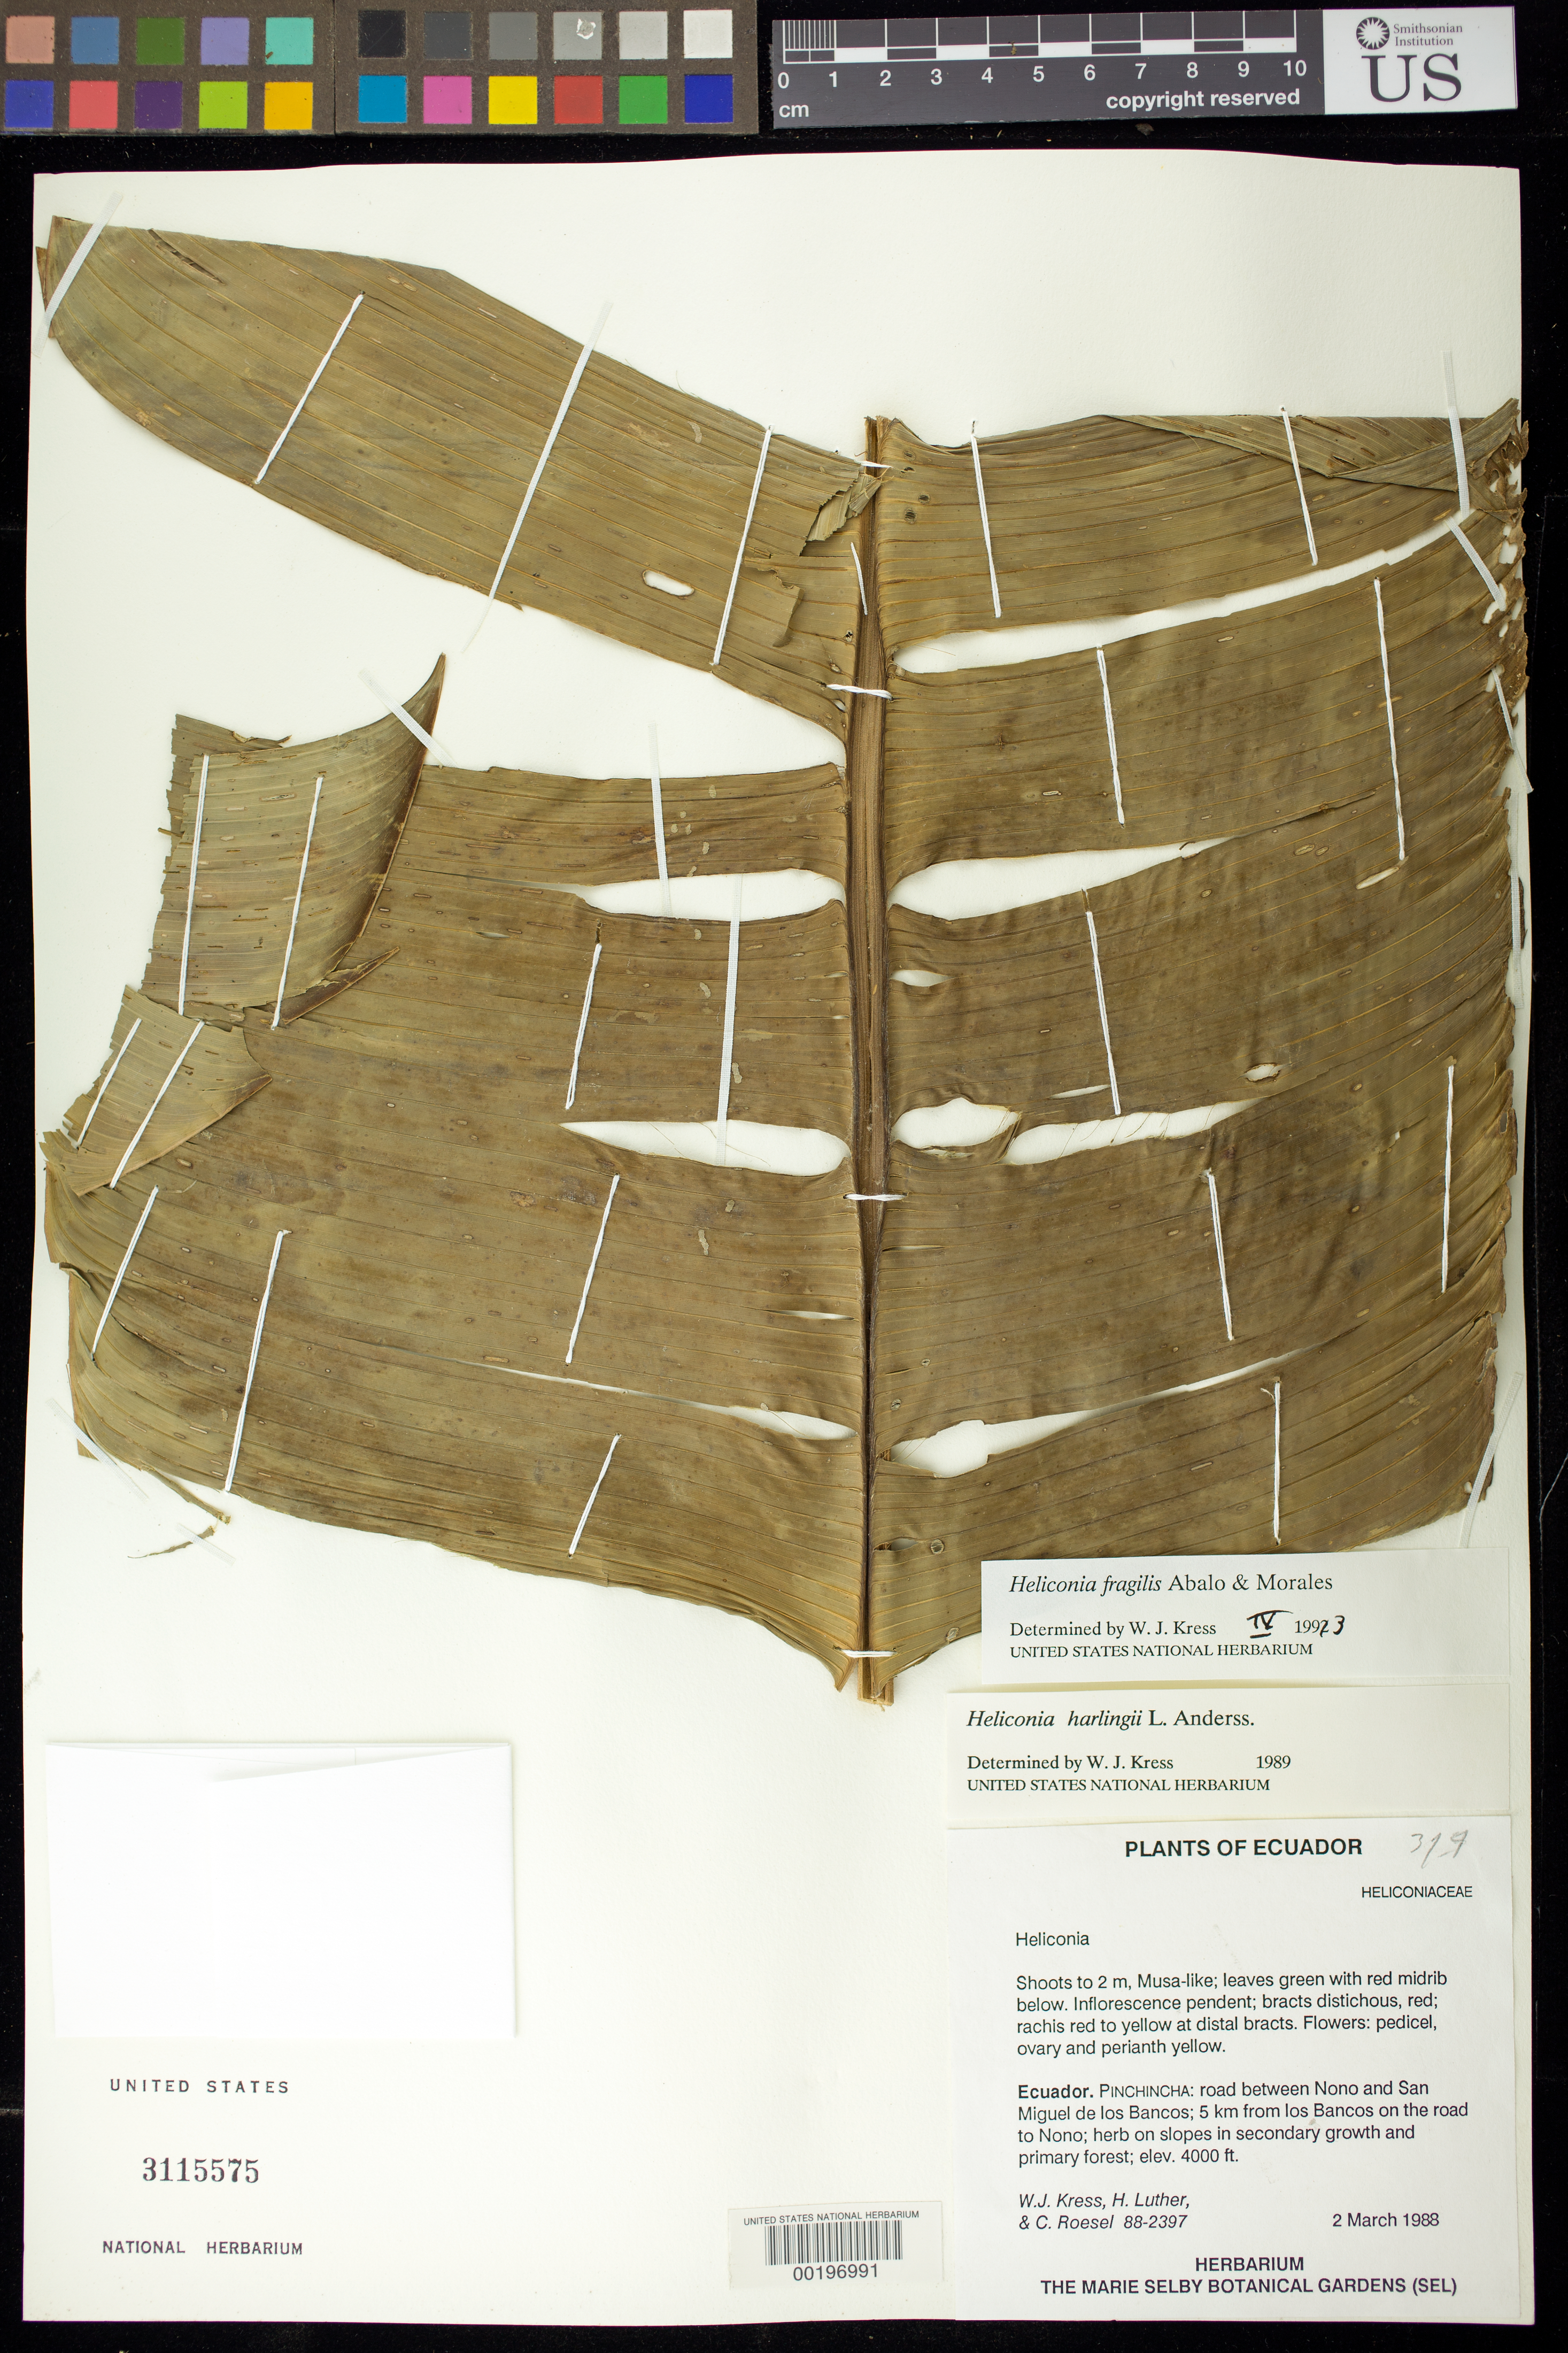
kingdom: Plantae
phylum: Tracheophyta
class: Liliopsida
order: Zingiberales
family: Heliconiaceae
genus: Heliconia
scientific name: Heliconia fragilis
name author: Abalo & G. Morales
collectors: W. J. Kress, Harry E. Luther & C. S. Roesel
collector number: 88-2397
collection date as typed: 02 Mar 1988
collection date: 1988-03-02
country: Ecuador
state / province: Pichincha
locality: Between nono and Sal Miguel de los Bancos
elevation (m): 1219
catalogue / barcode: US 3115575